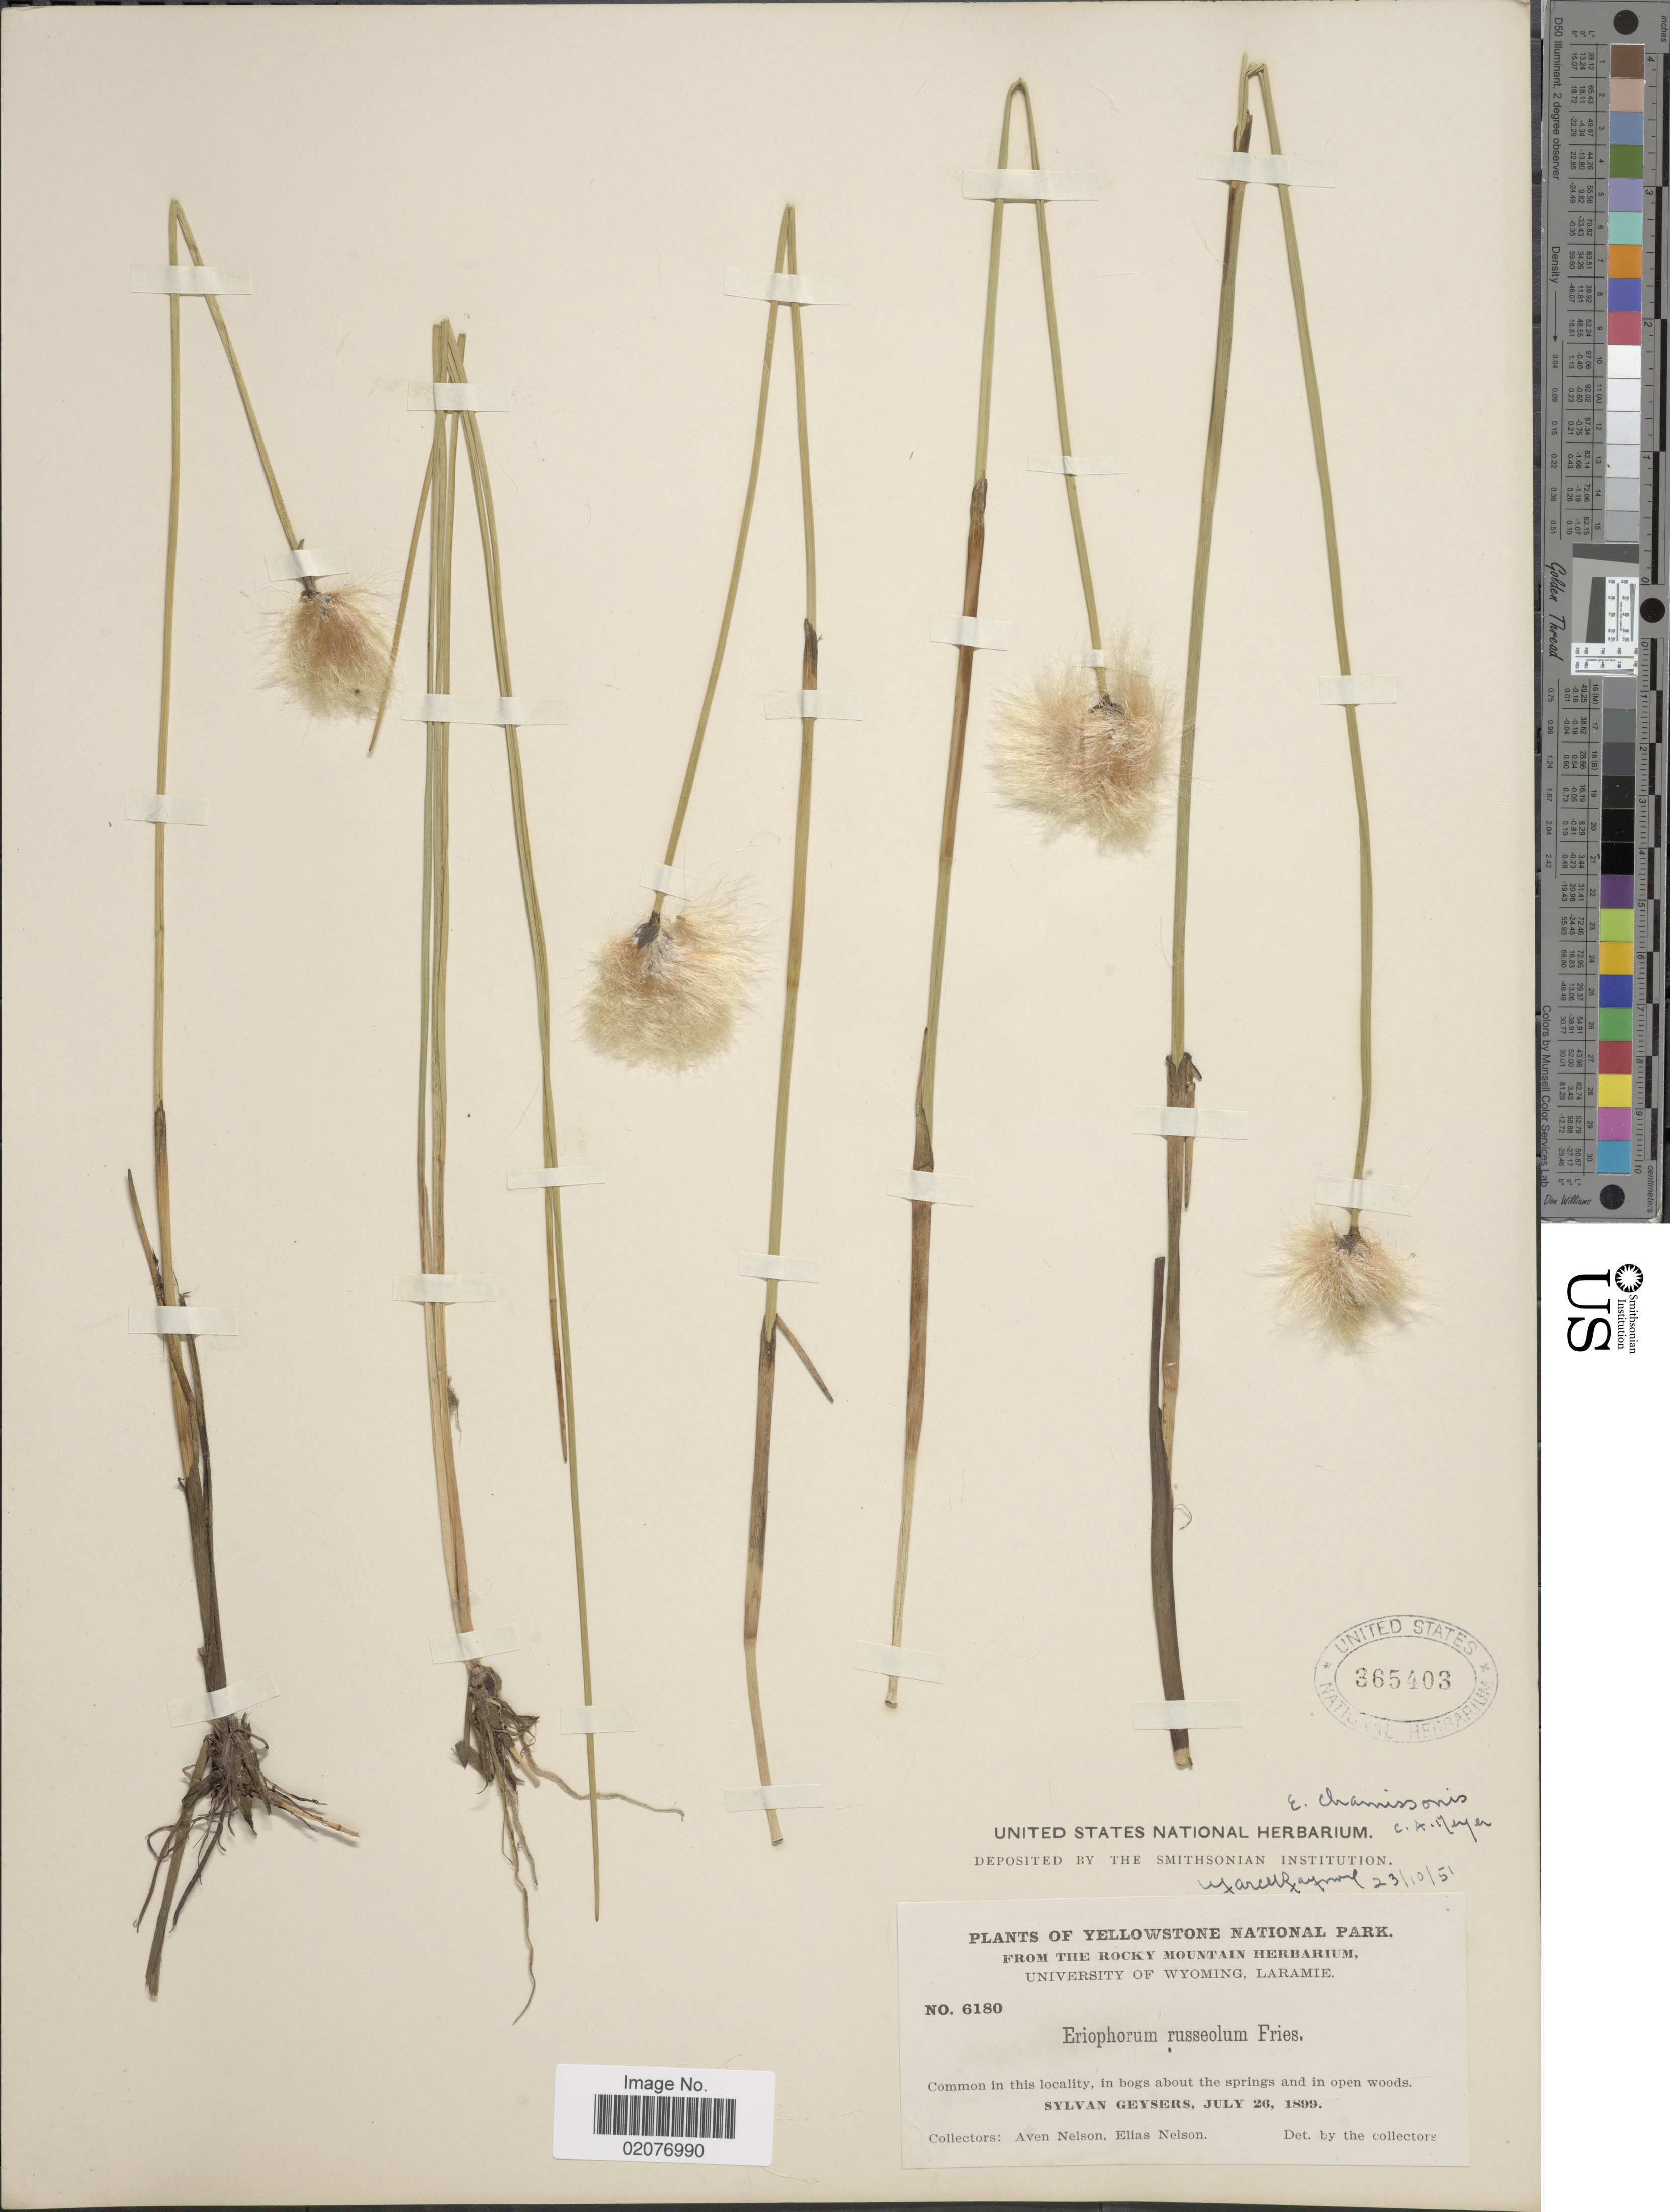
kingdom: Plantae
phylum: Tracheophyta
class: Liliopsida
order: Poales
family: Cyperaceae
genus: Eriophorum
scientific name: Eriophorum chamissonis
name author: C.A. Mey.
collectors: A. Nelson & E. Nelson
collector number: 6180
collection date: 1899-07-26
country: United States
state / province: Wyoming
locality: Yellowstone National park, Sylvan Geysers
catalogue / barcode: US 365403